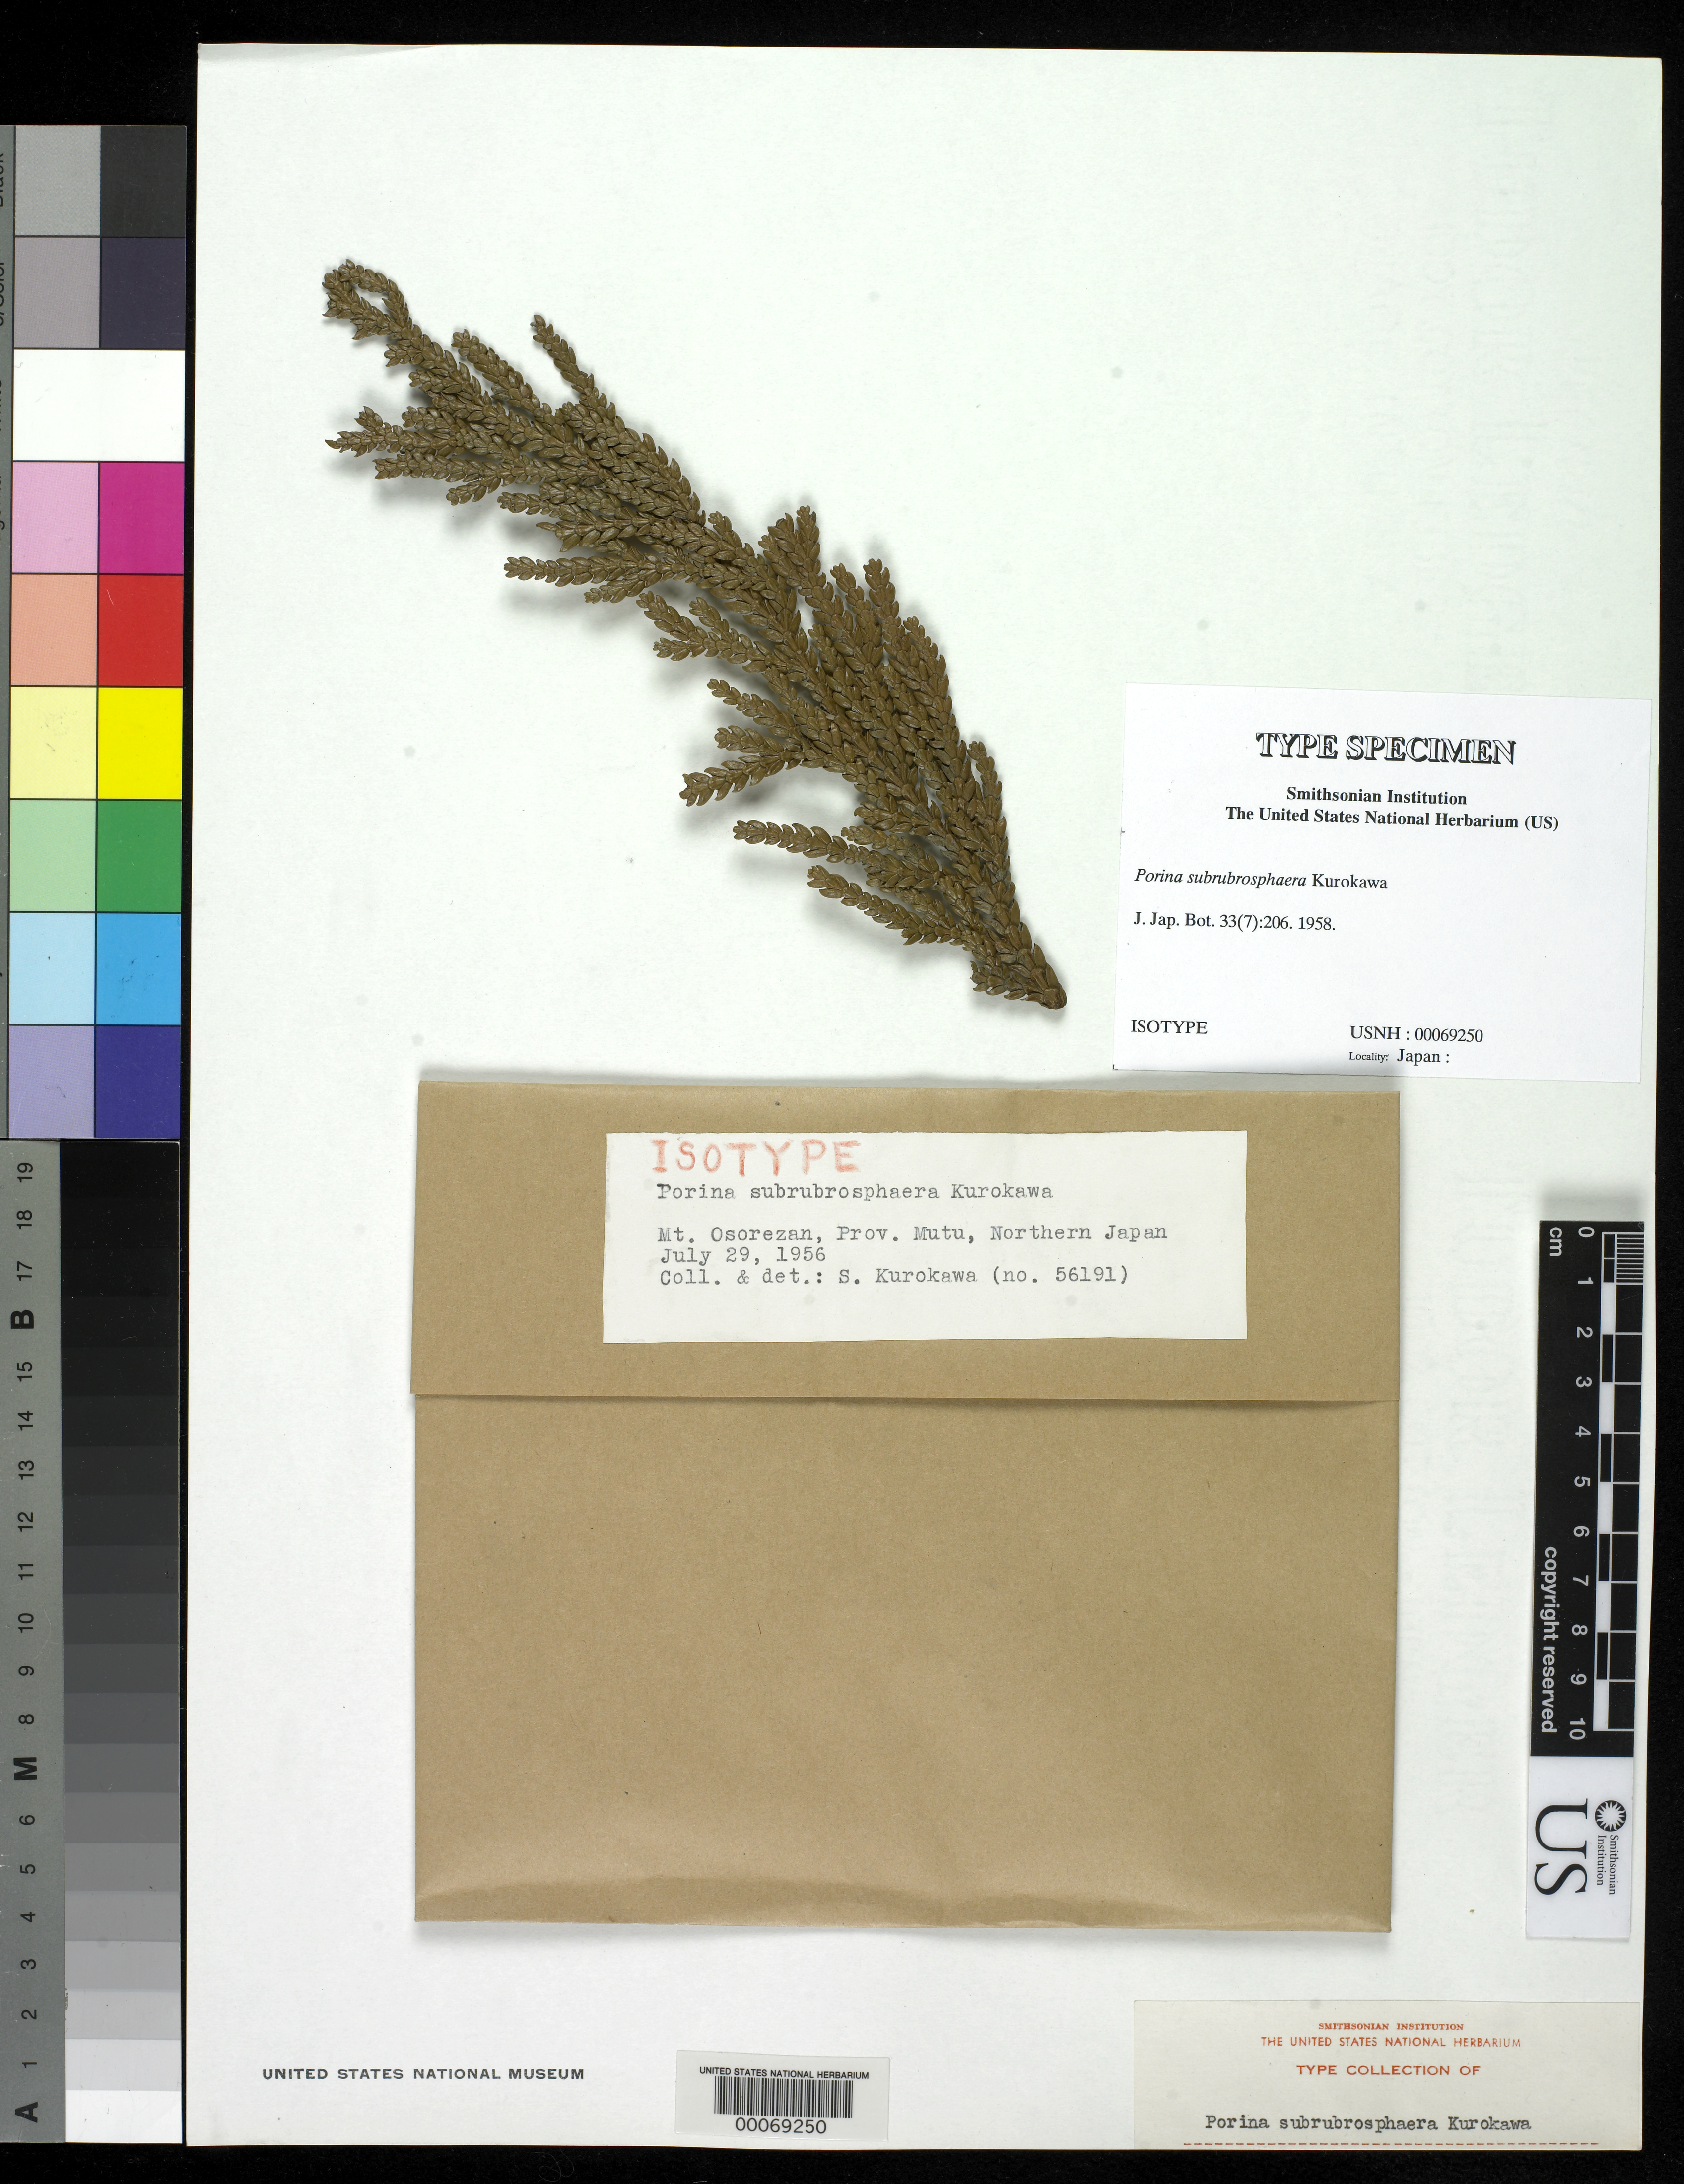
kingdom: Fungi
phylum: Ascomycota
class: Lecanoromycetes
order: Ostropales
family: Porinaceae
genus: Porina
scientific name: Porina subrubrosphaera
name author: Kurok.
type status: Isotype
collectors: S. Kurokawa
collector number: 56191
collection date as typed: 29 Jul 1956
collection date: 1956-07-29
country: Japan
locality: Mt. Osorezan.